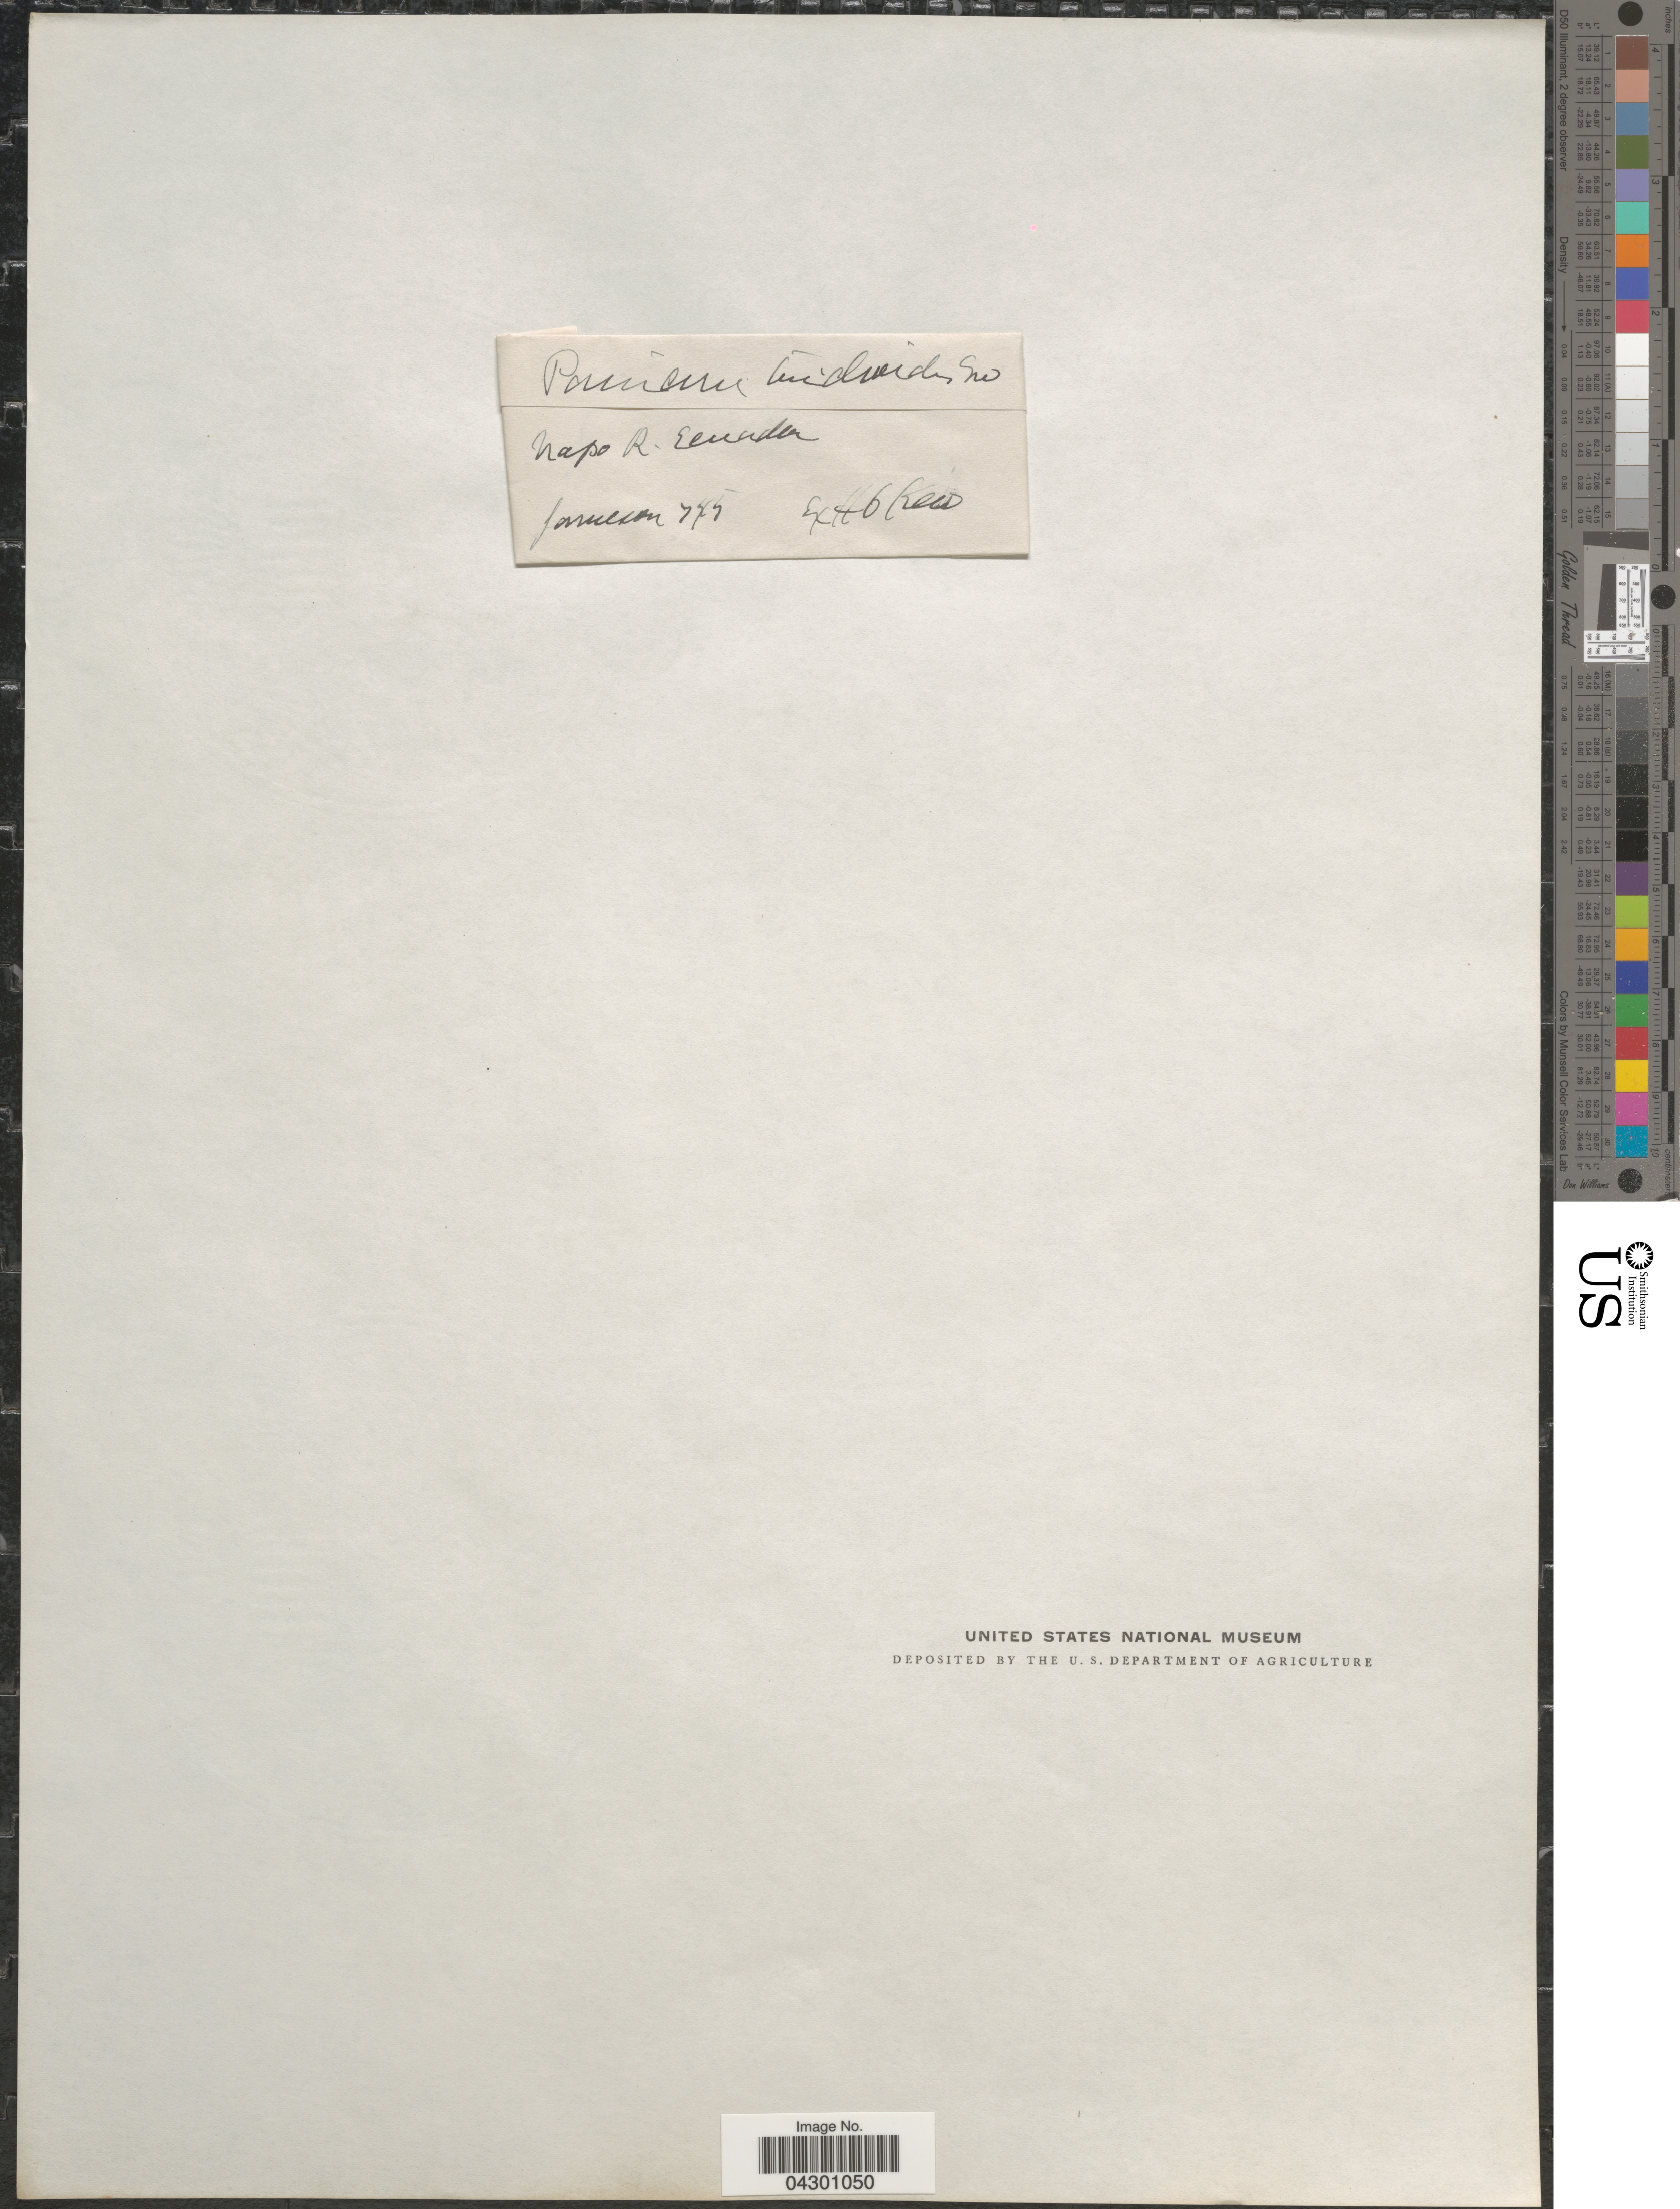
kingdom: Plantae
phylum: Tracheophyta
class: Liliopsida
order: Poales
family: Poaceae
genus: Panicum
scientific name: Panicum trichoides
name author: Sw.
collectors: -- Jameson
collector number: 745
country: Ecuador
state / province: Napo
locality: Napo R.